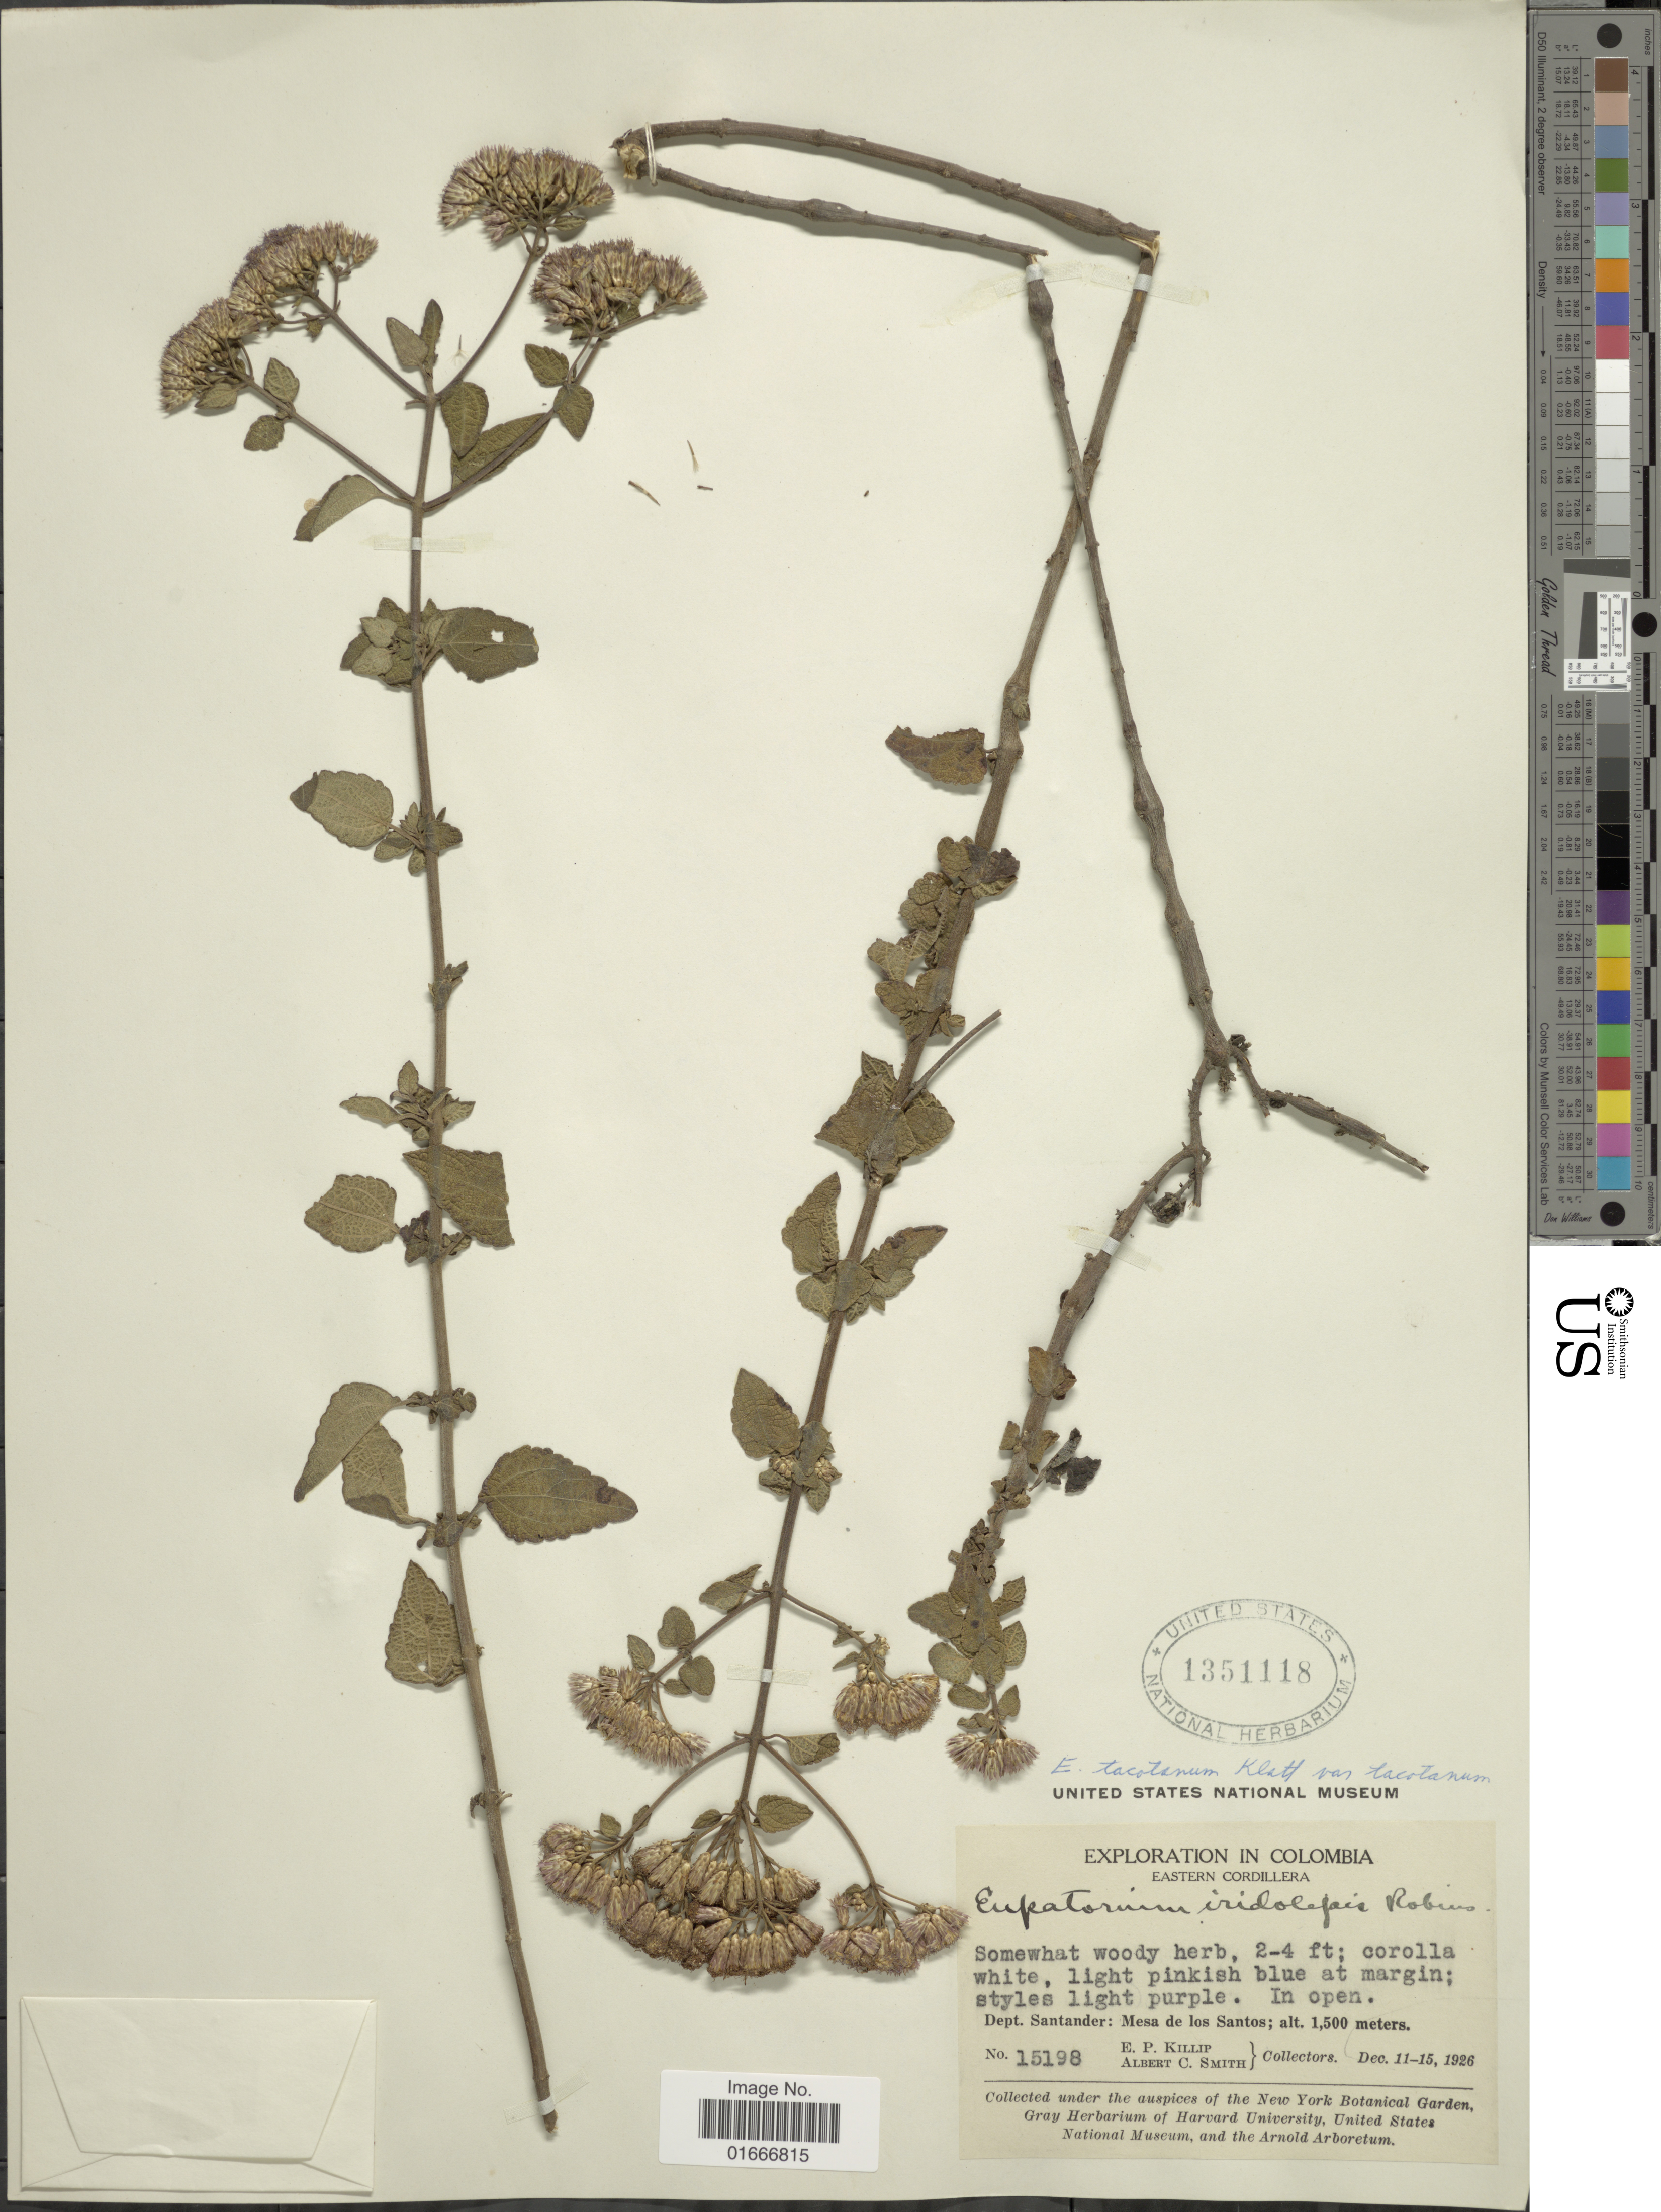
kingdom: Plantae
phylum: Tracheophyta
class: Magnoliopsida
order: Asterales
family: Asteraceae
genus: Chromolaena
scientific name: Chromolaena tacotana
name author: (Klatt) R.M. King & H. Rob.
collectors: E. P. Killip & A. C. Smith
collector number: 15198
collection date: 1926-12-11/1926-12-15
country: Colombia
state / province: Santander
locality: Colombia. Eastern Cordillera. Dept. Santander: Mesa de los Santos.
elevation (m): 1500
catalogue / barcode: US 1351118